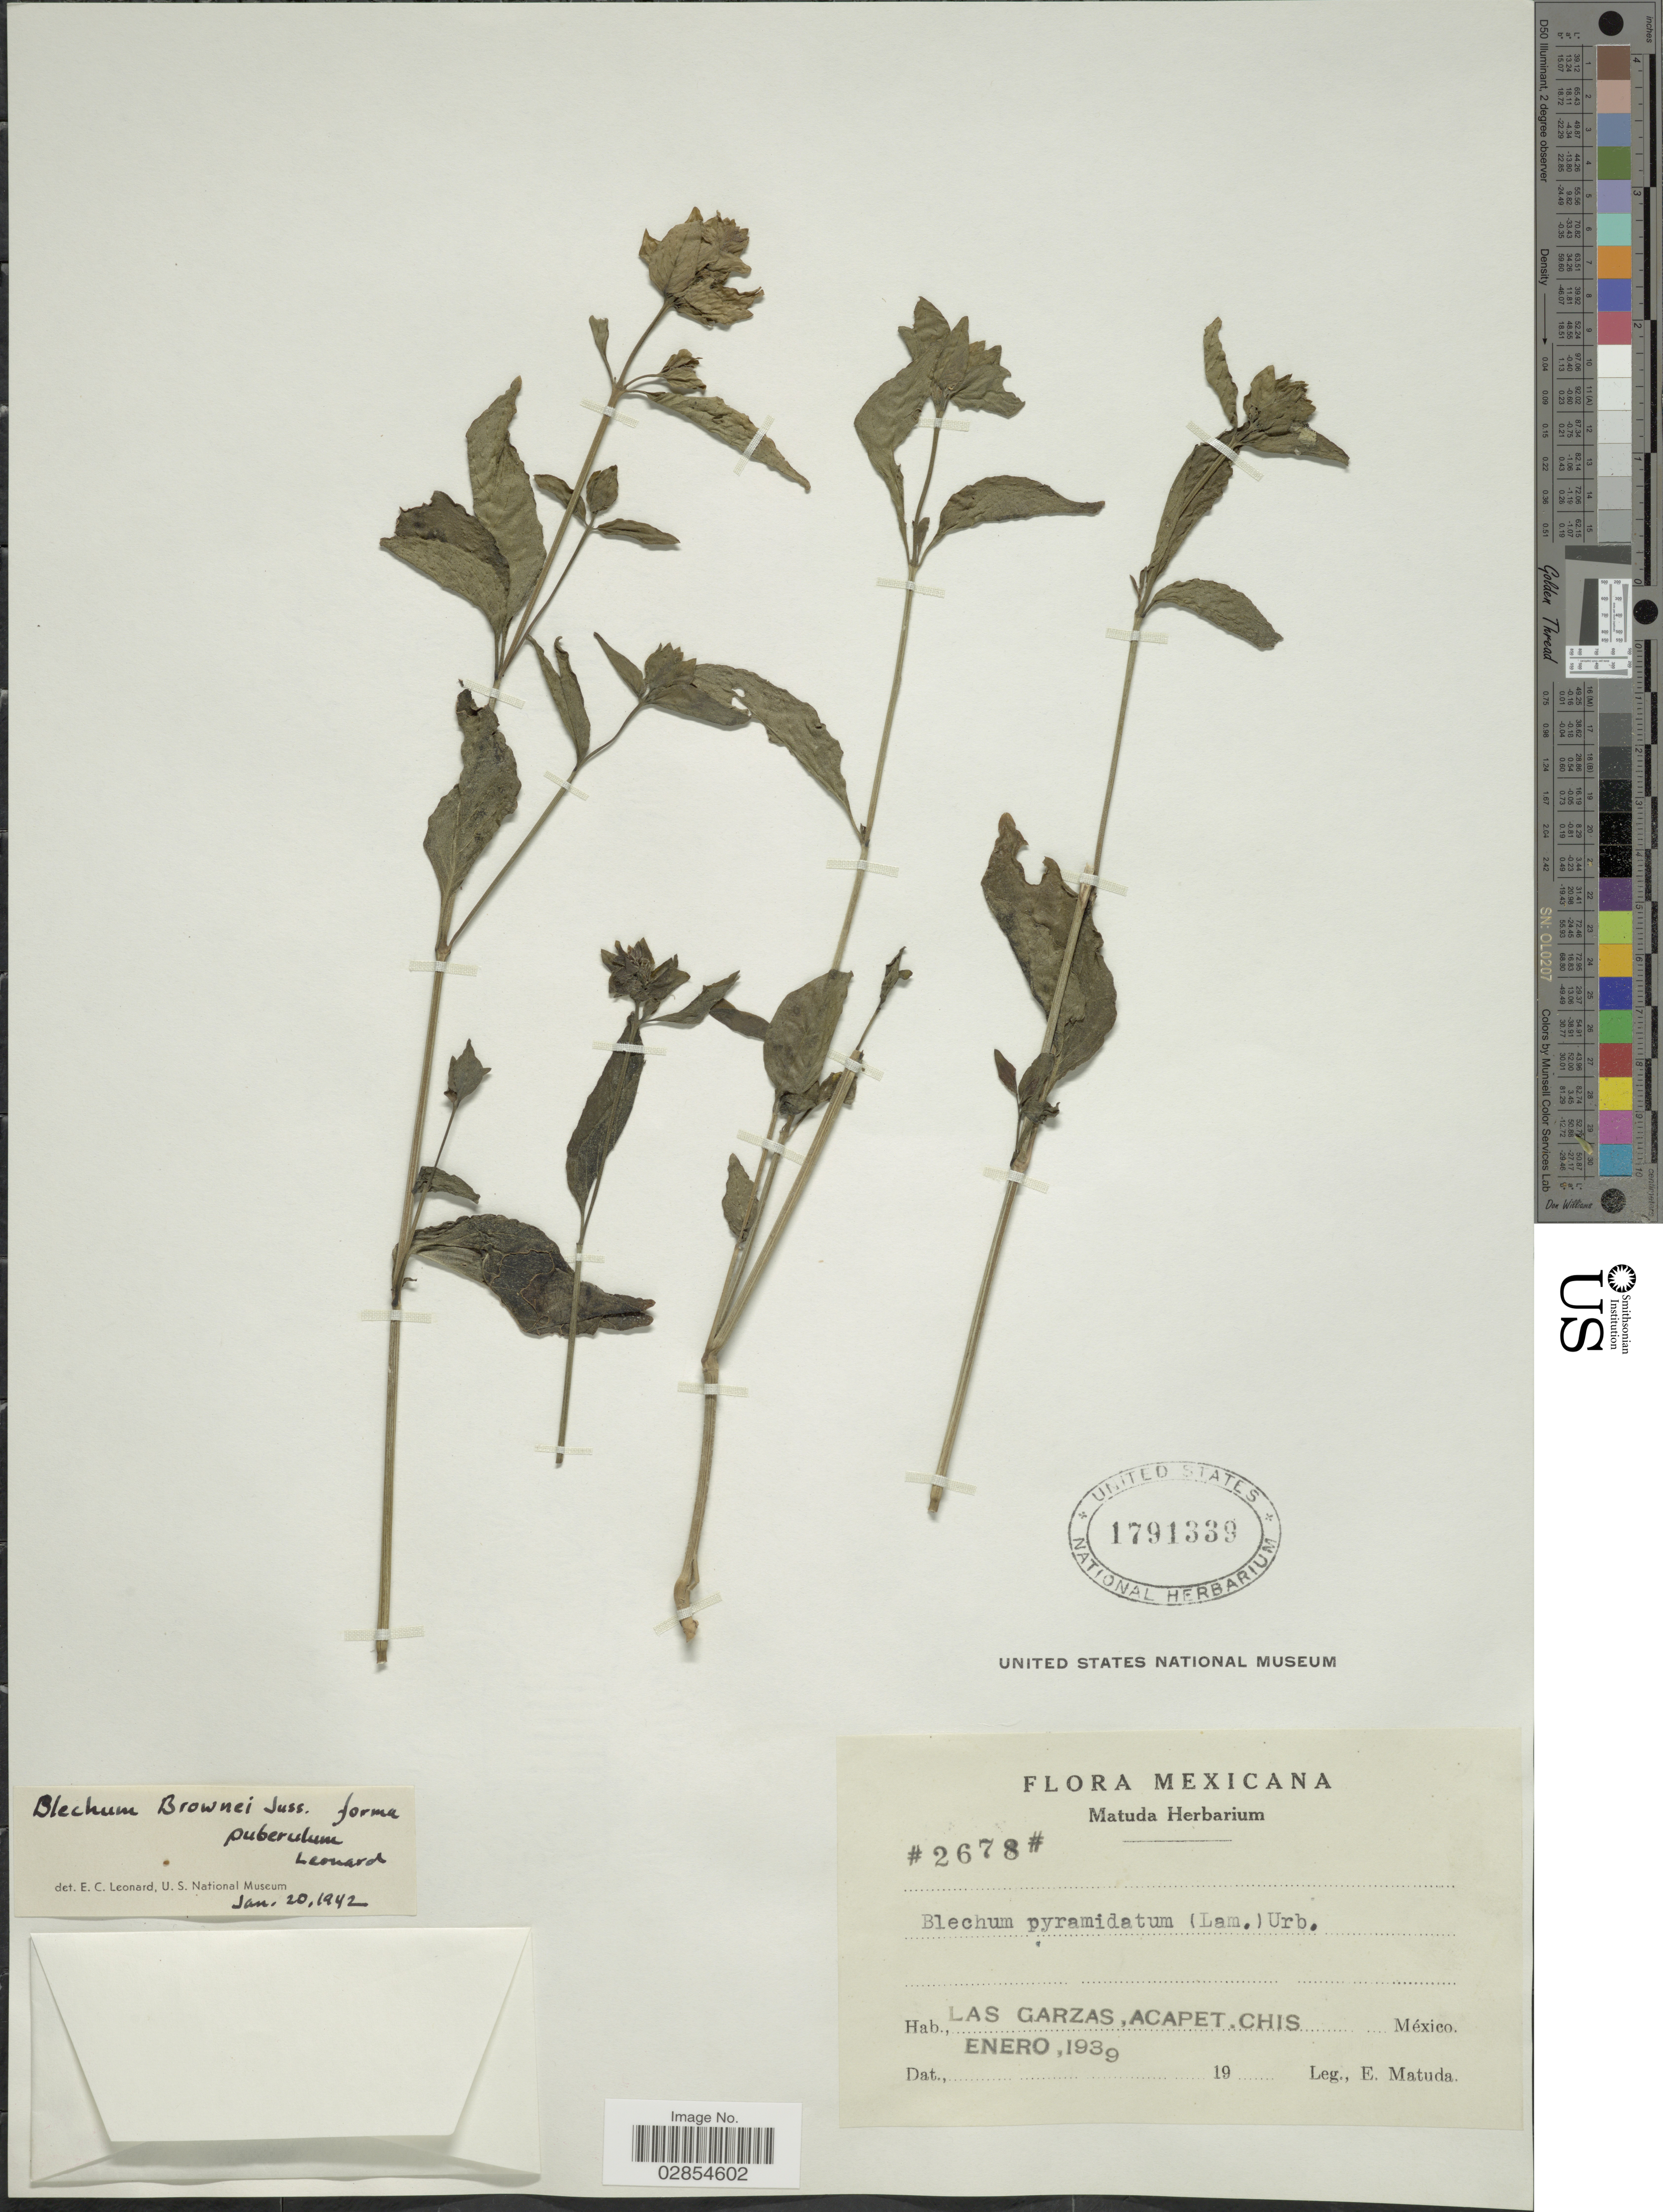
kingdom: Plantae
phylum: Tracheophyta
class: Magnoliopsida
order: Lamiales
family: Acanthaceae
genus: Blechum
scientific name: Blechum pyramidatum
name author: (Lam.) Urb.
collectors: E. Matuda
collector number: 2678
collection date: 1939-01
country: Mexico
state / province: Chiapas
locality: Las Garzas, Acapet, Chis. México.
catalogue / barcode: US 1791339